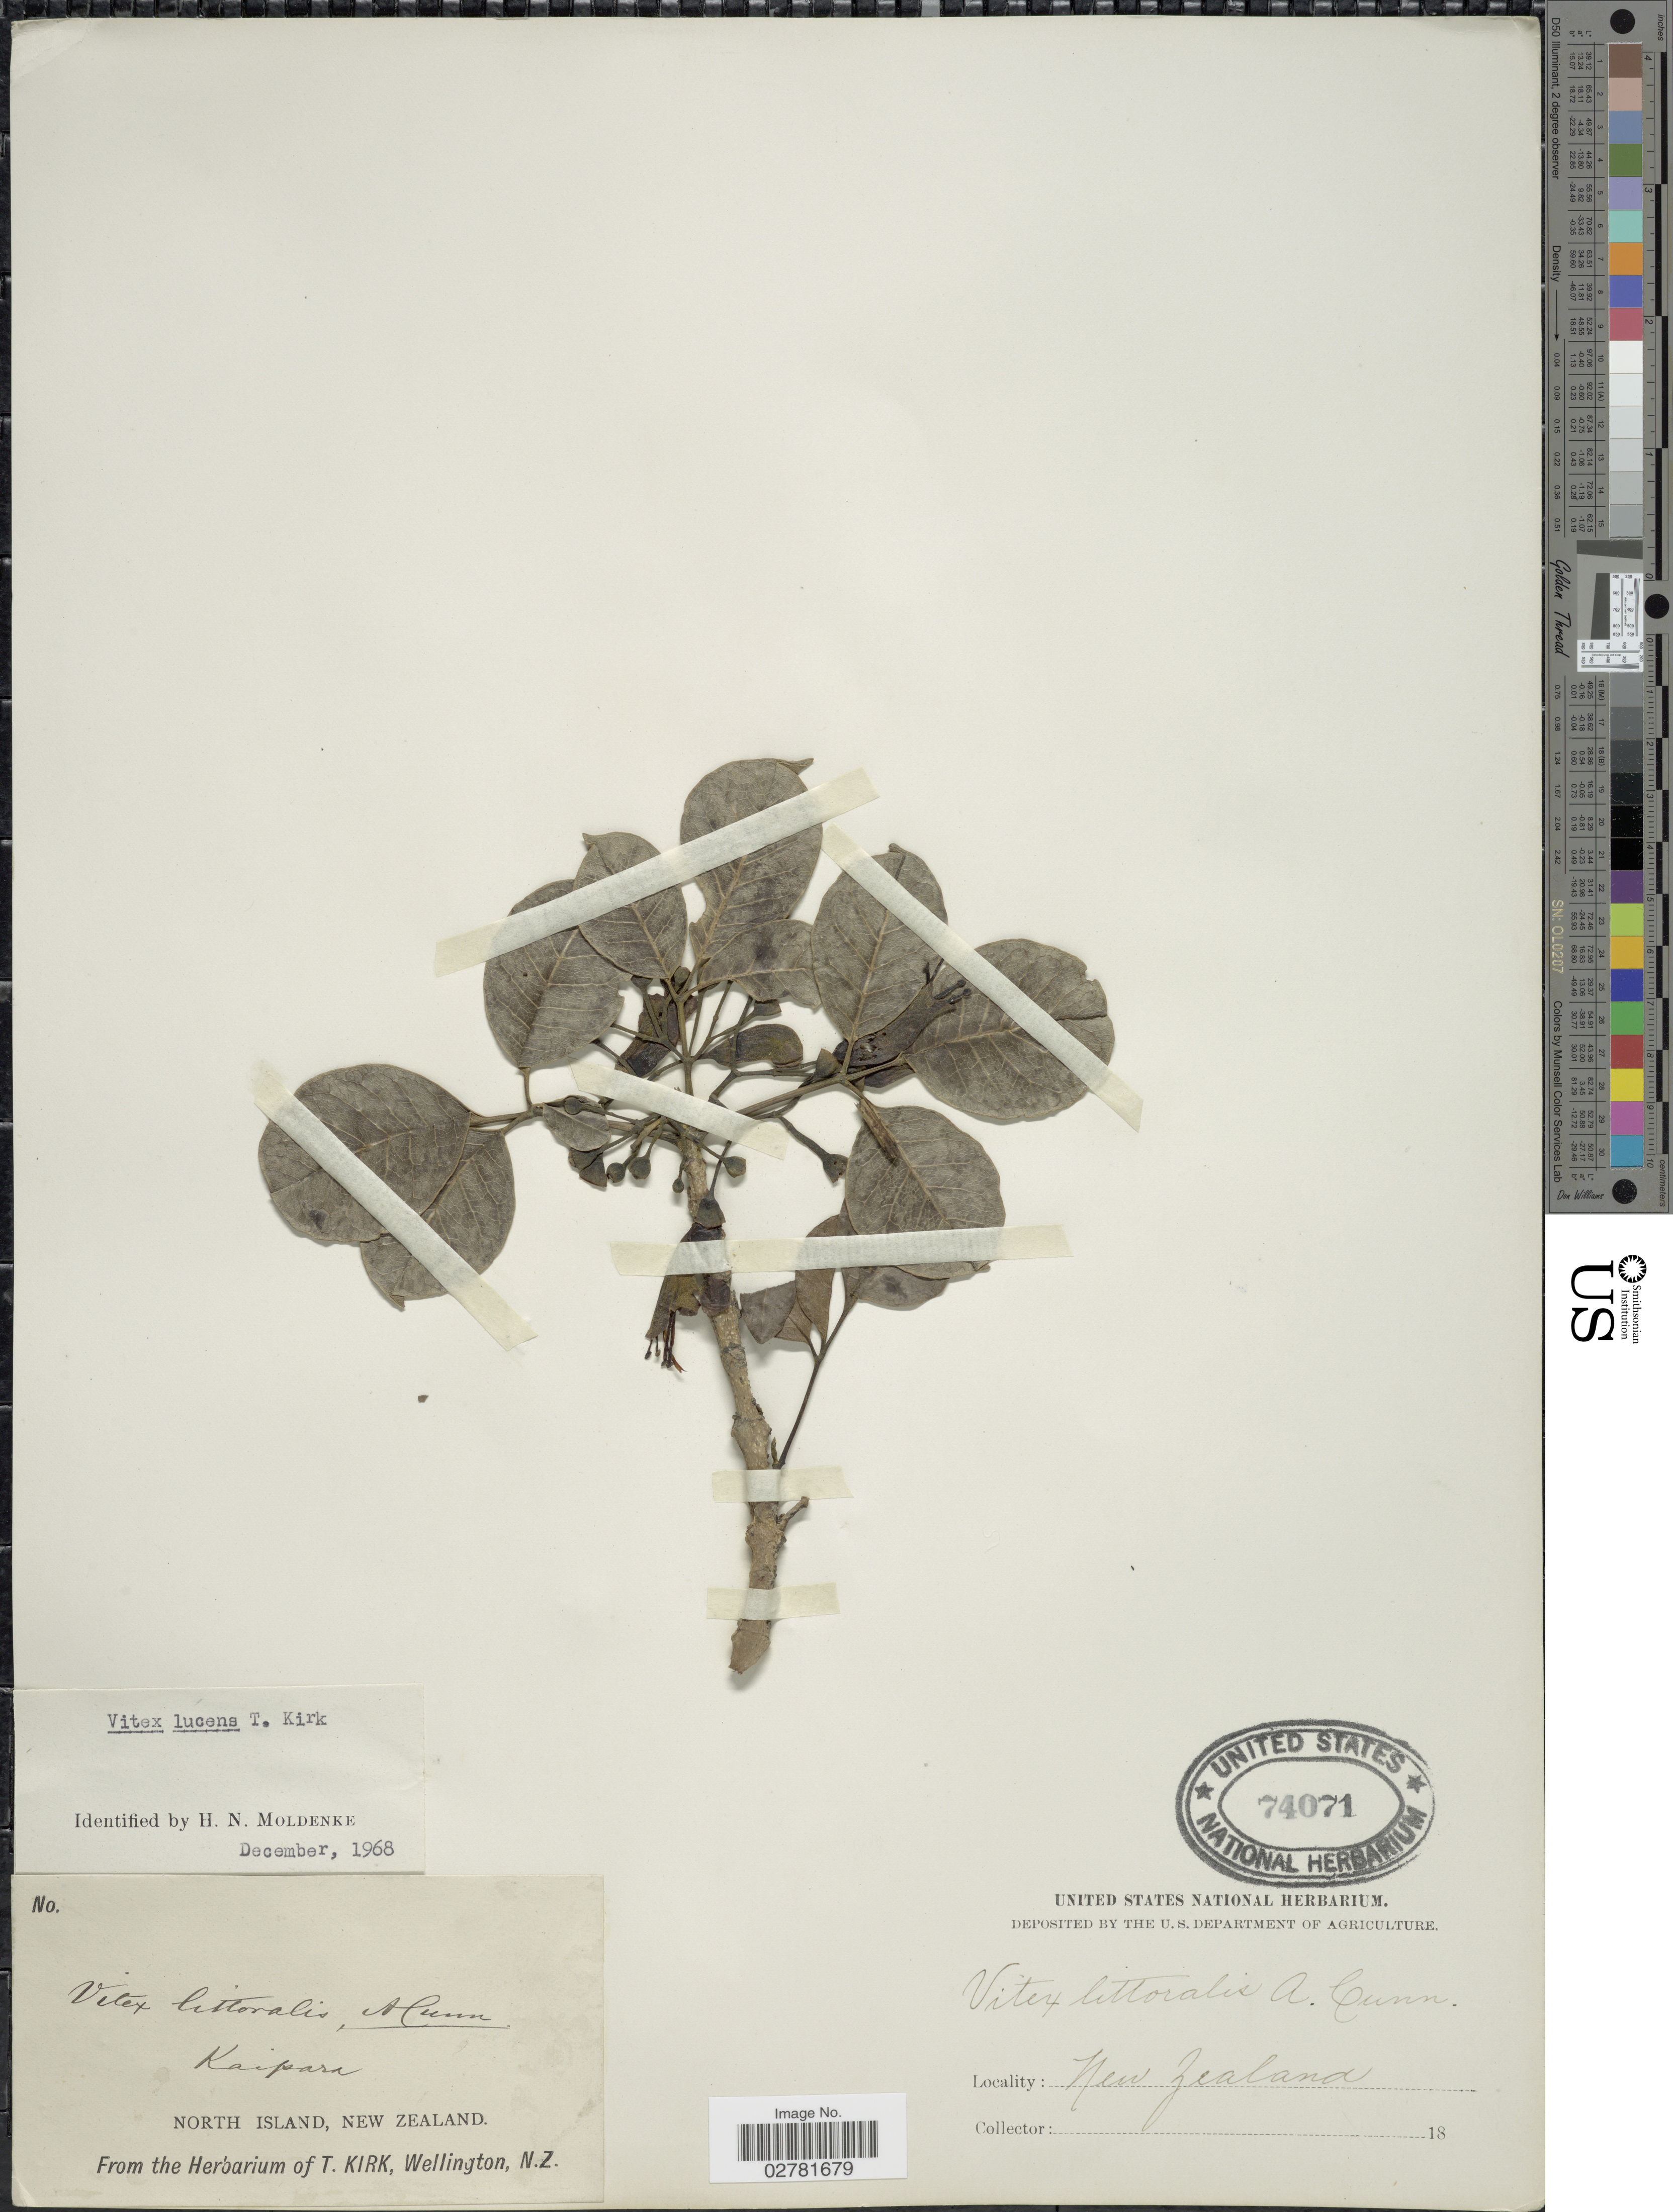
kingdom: Plantae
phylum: Tracheophyta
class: Magnoliopsida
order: Lamiales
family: Lamiaceae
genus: Vitex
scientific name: Vitex lucens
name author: Kirk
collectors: ex herb. T. Kirk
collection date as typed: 18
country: New Zealand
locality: Kaipara. North Island.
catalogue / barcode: US 74071